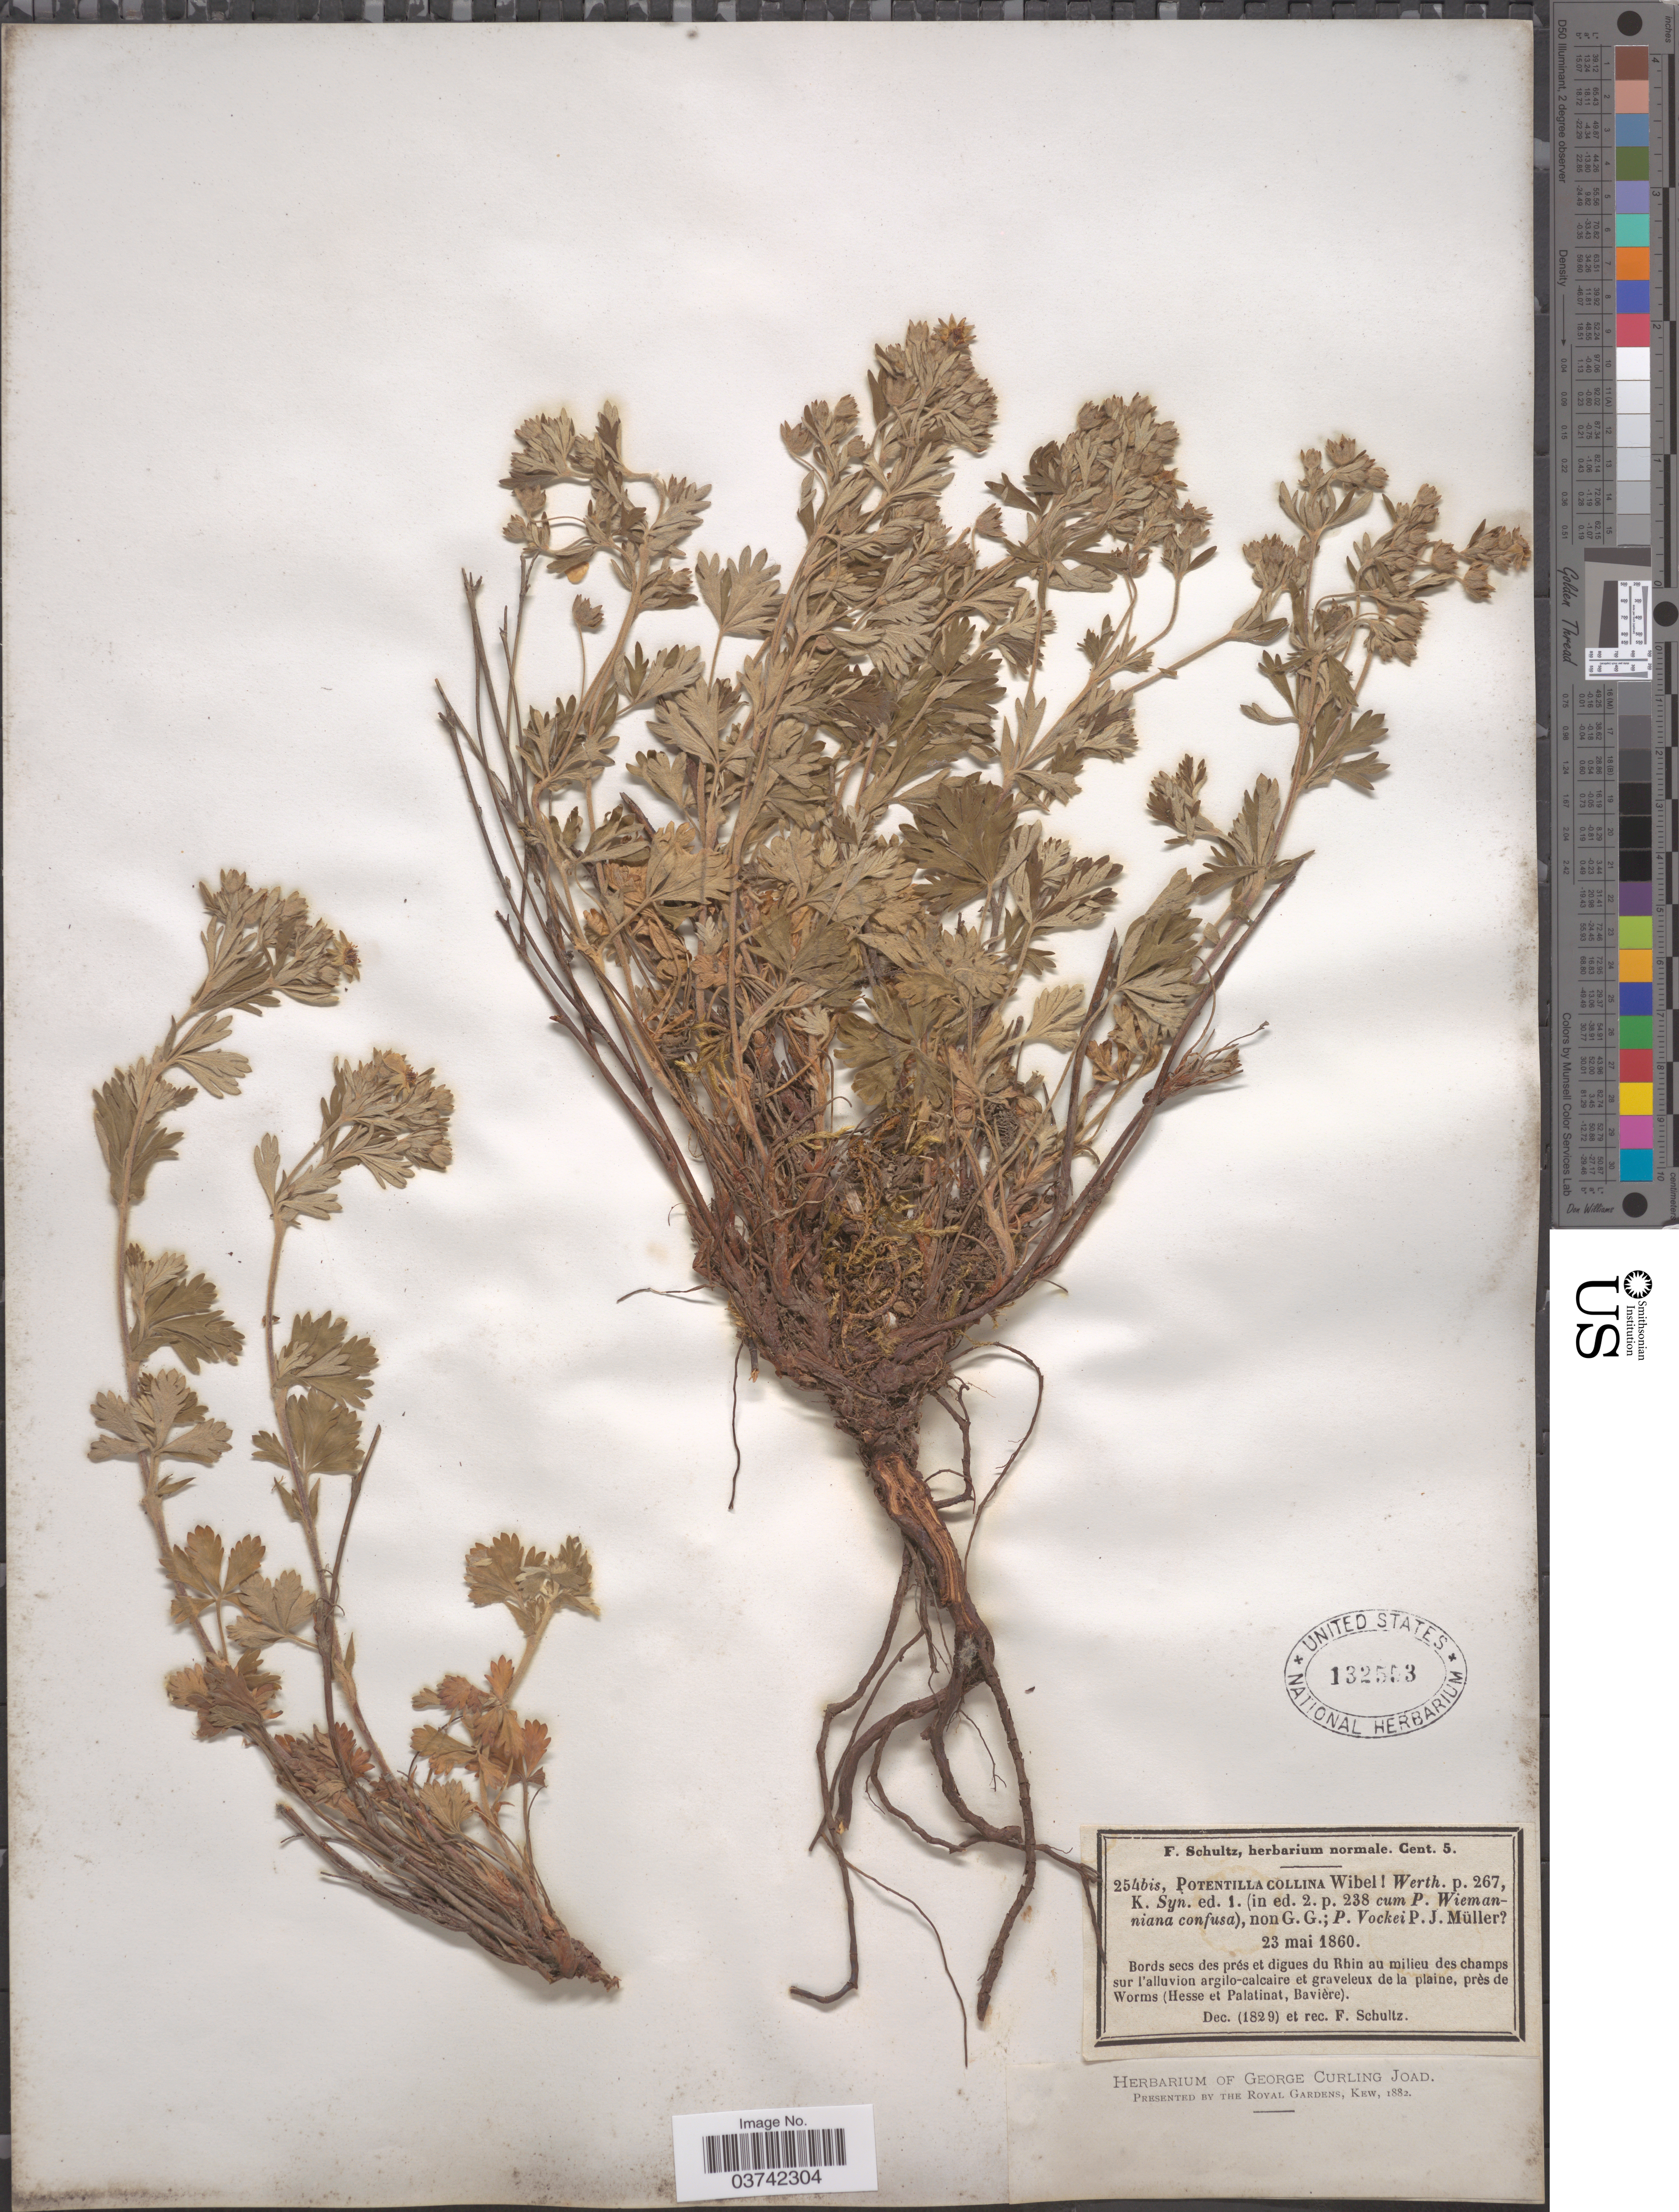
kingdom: Plantae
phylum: Tracheophyta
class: Magnoliopsida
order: Rosales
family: Rosaceae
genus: Potentilla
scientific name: Potentilla collina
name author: Wibel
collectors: F. Schultz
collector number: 254bis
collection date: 1829-12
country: Germany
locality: Bords secs des prés et digues du Rhin au milieu des champs sur l'alluvion argilo-calcaire et graveleux de la plaine, près de Worms (Hesse et Palatinat, Bavière).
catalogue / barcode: US 132553